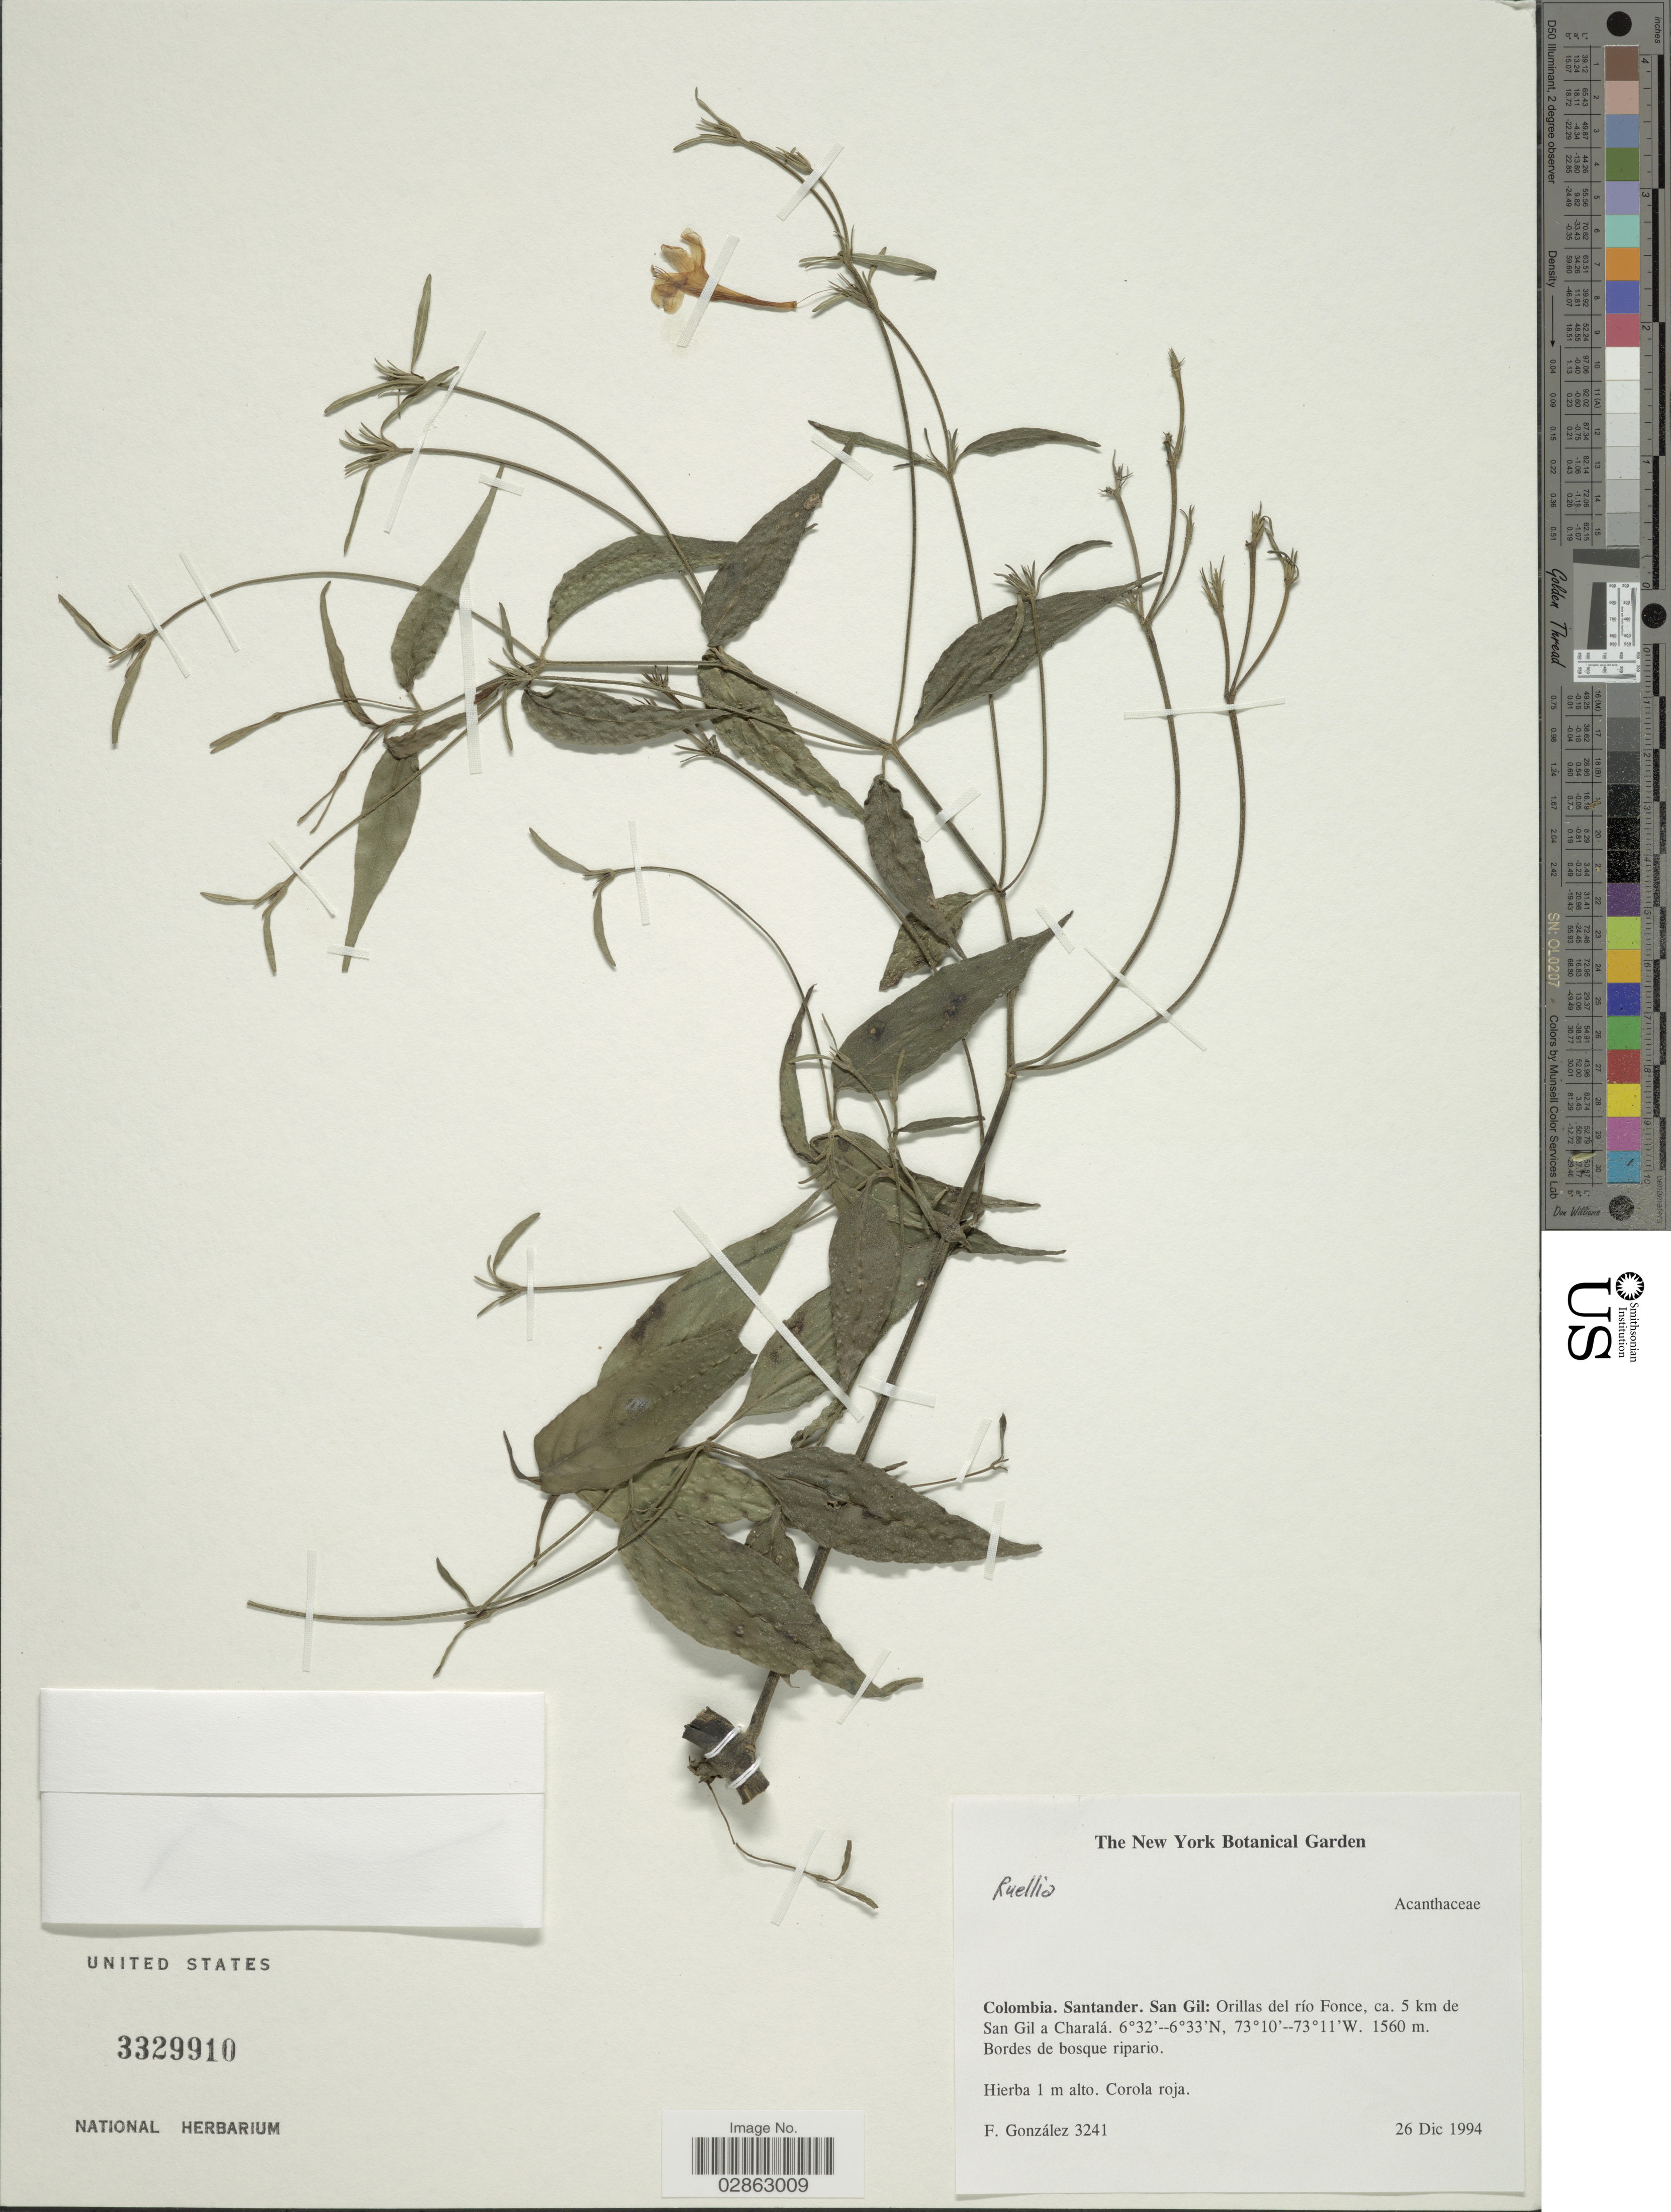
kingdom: Plantae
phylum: Tracheophyta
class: Magnoliopsida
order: Lamiales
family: Acanthaceae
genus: Ruellia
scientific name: Ruellia sp.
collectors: F. González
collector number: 3241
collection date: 1994-12-26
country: Colombia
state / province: Santander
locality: San Gil: Orillas del río Fonce, ca. 5 km de San Gil a Charalá.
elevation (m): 1560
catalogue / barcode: US 3329910